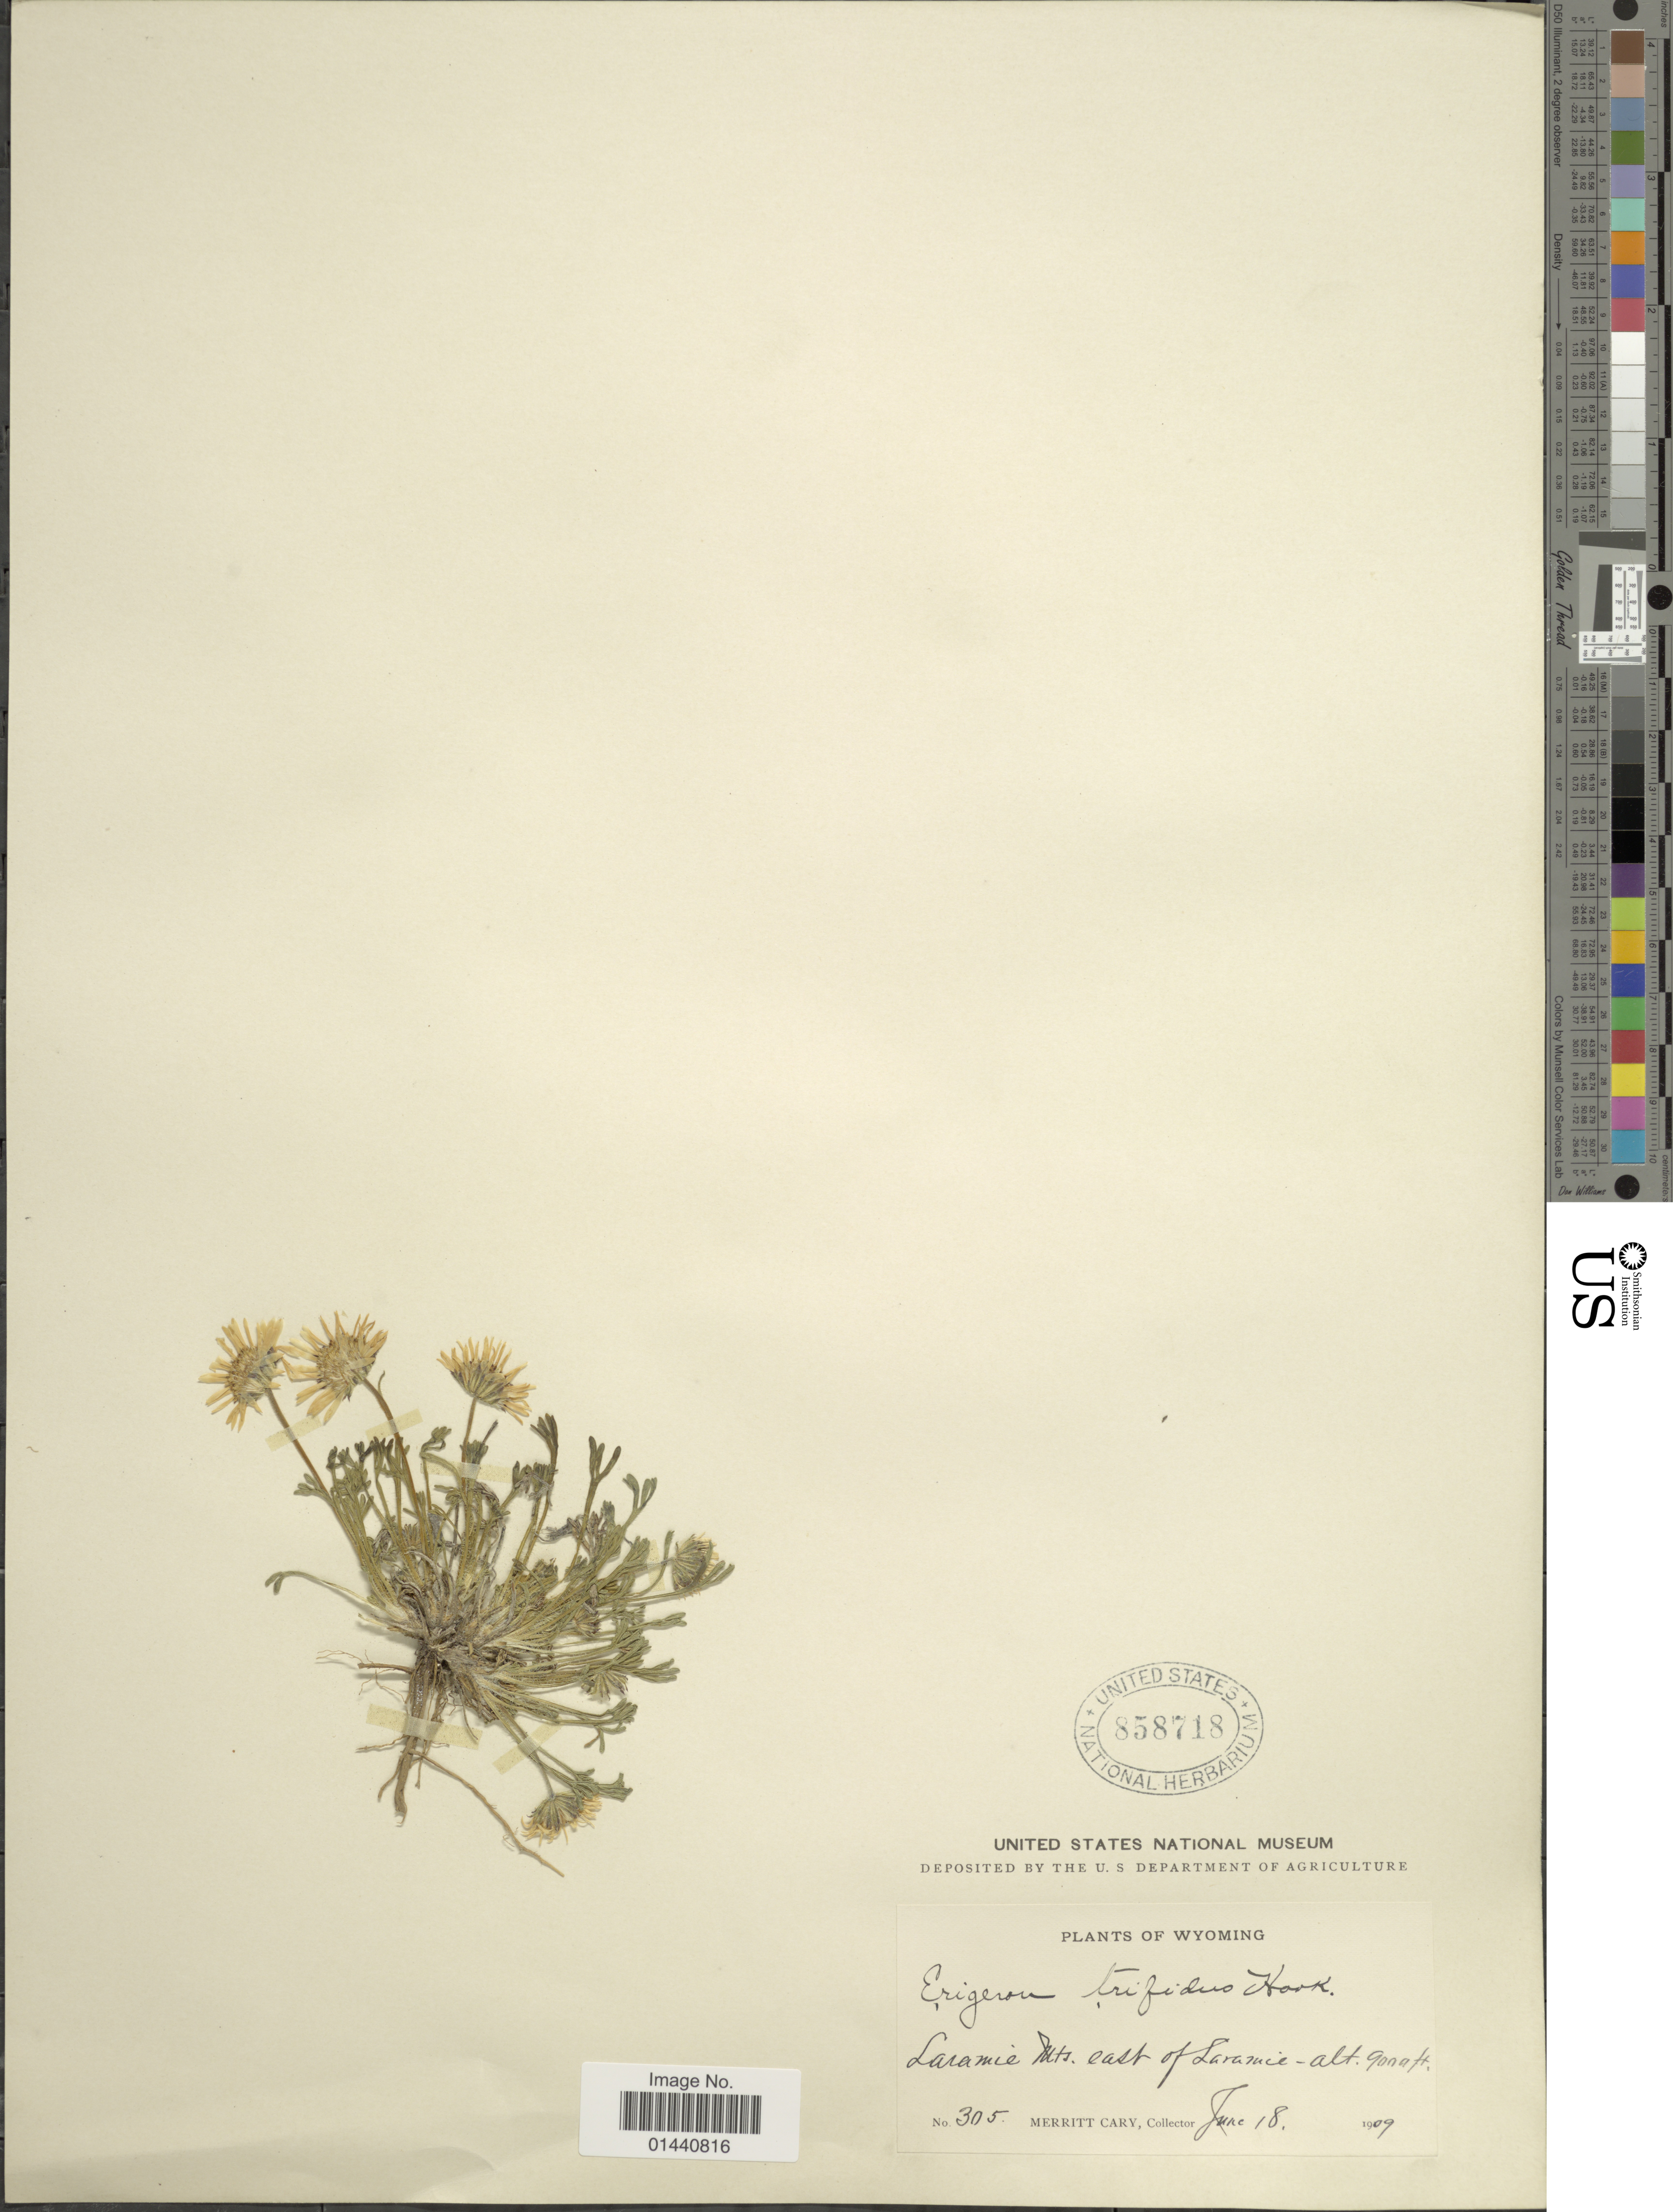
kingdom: Plantae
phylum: Tracheophyta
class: Magnoliopsida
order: Asterales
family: Asteraceae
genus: Erigeron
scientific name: Erigeron trifidus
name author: Hook.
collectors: M. Cary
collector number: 305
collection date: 1909-06-18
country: United States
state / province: Wyoming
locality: Laramie Mts. east of Laramie.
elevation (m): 2743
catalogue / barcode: US 858718